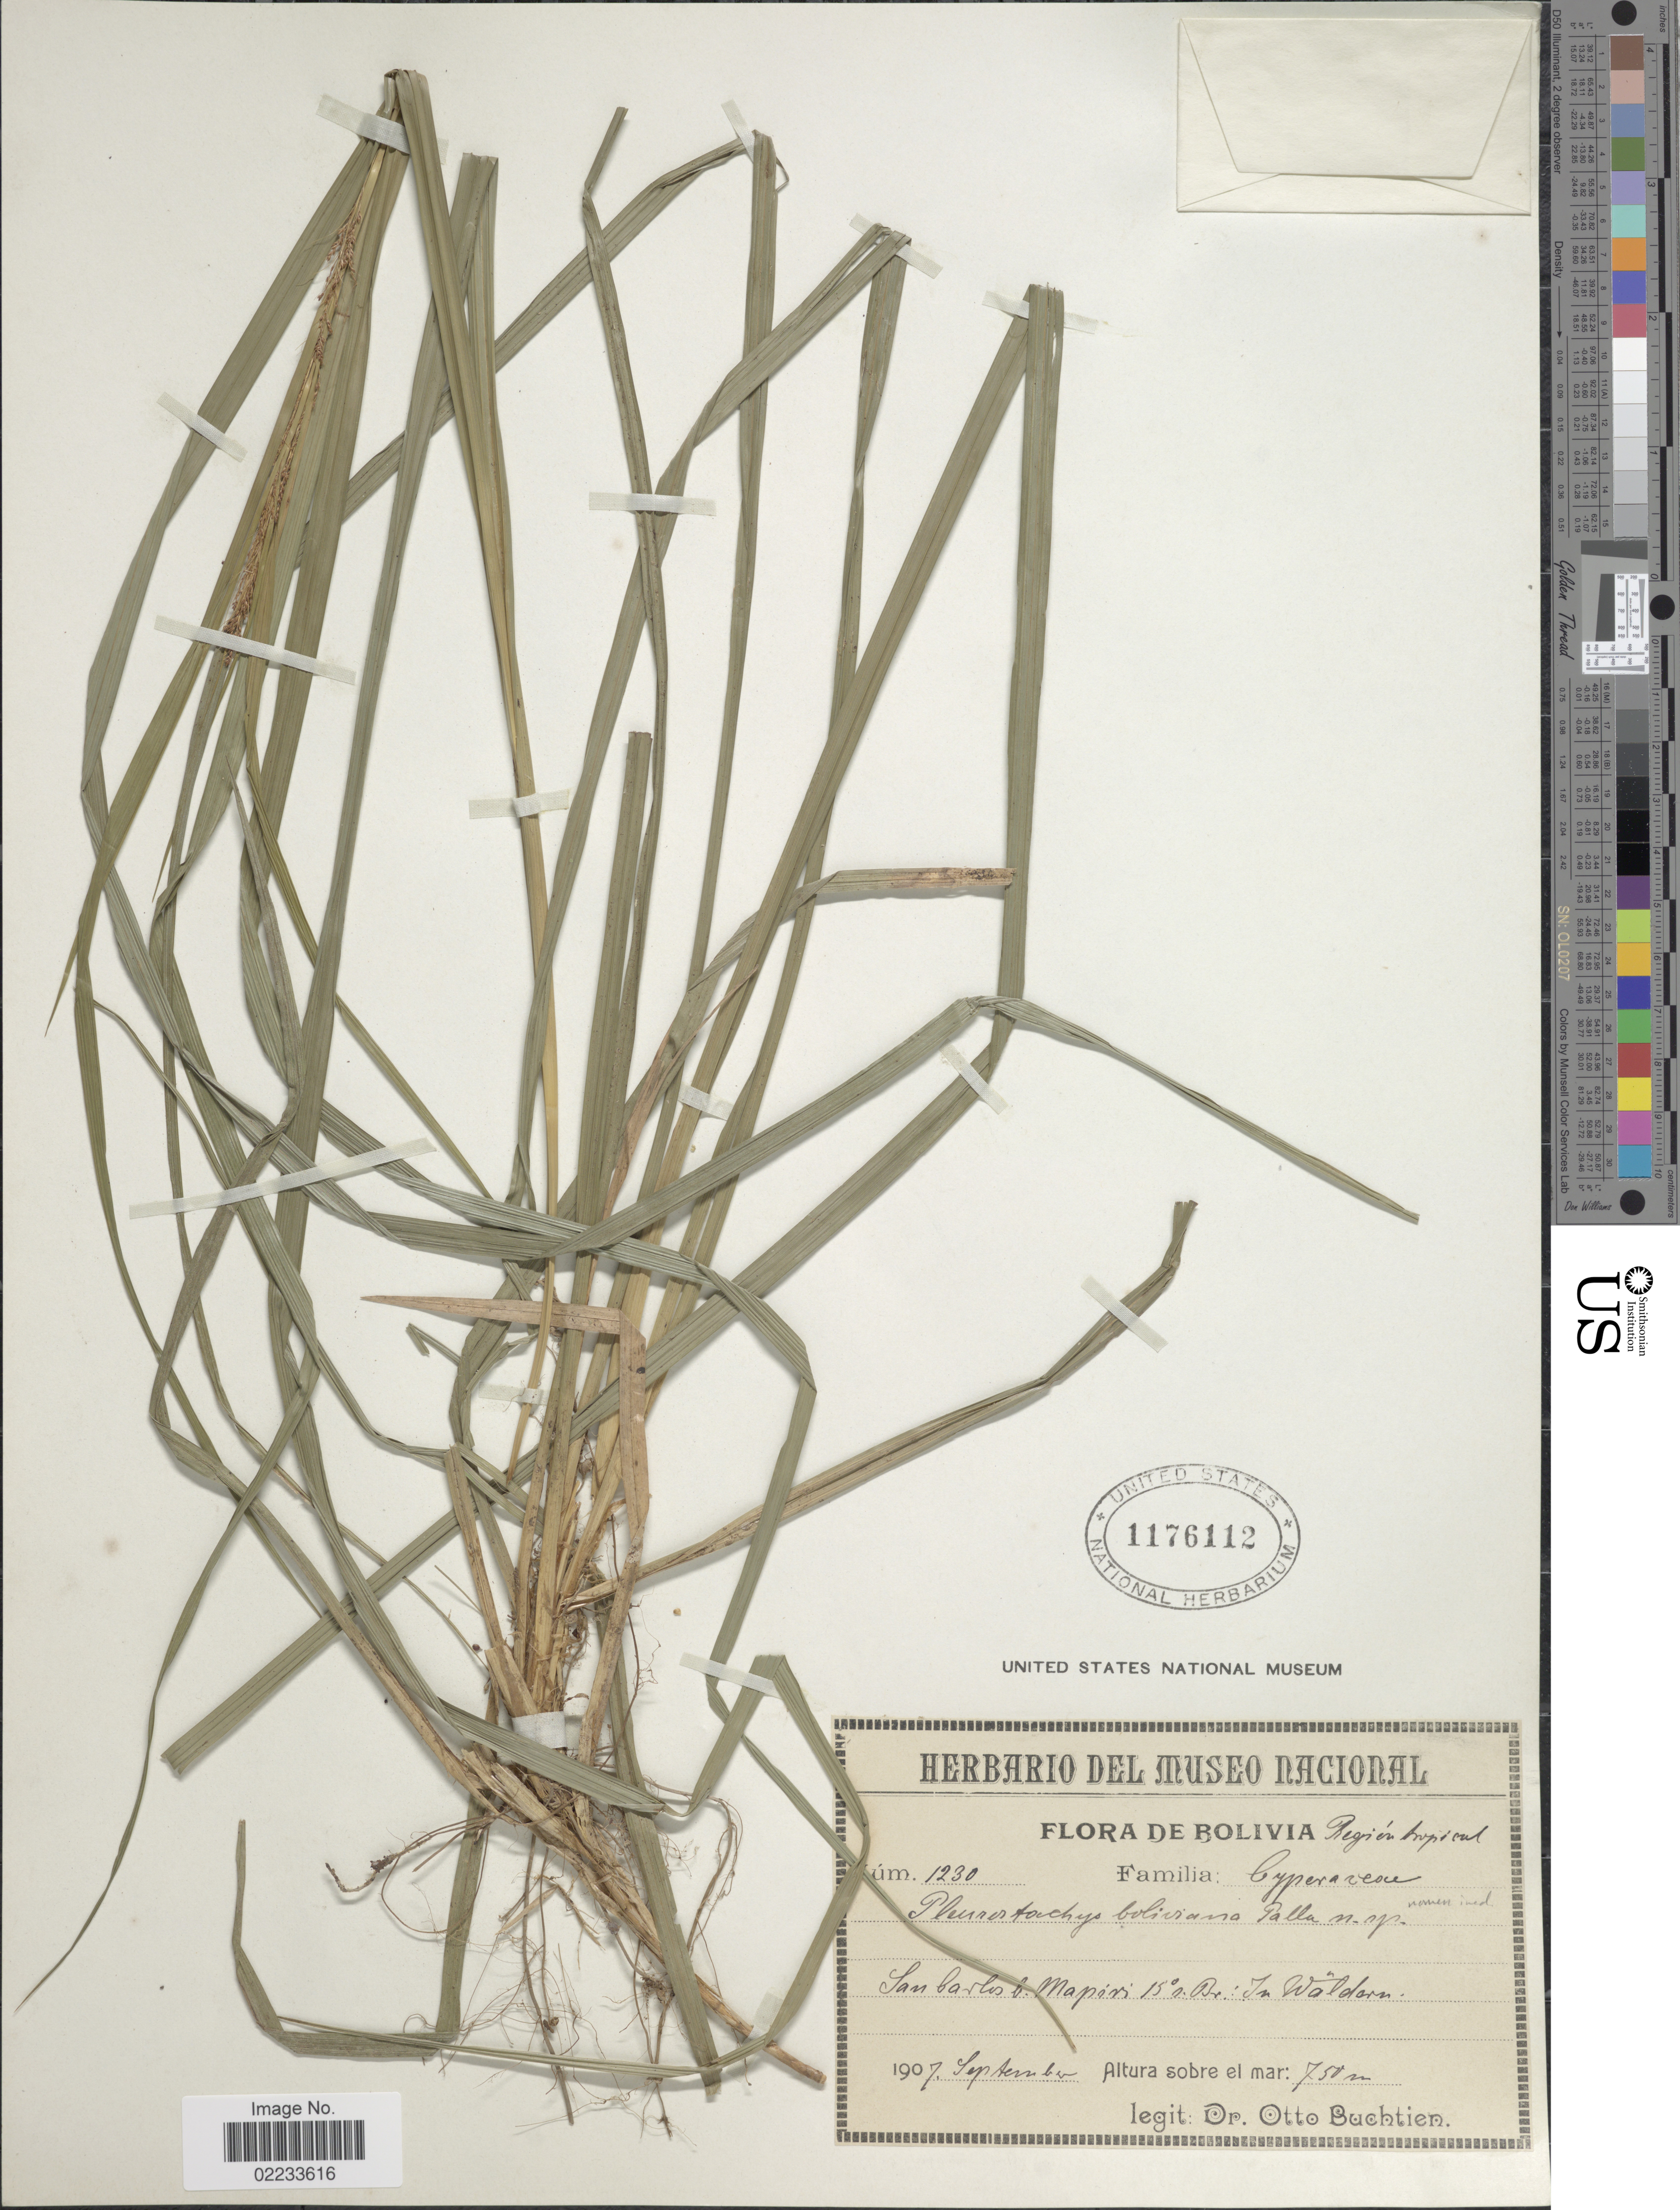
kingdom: Plantae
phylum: Tracheophyta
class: Liliopsida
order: Poales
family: Cyperaceae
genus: Rhynchospora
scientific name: Rhynchospora orbigniana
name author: (Brongn.) L.B. Sm.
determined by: Strong, Mark T., (BOT), Smithsonian Institution - National Museum of Natural History (UNITED STATES)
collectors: O. Buchtien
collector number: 1230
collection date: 1907-09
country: Bolivia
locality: Región tropical, San Carlos b. Mapiri 15° n Br: In Wäldern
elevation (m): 750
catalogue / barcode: US 1176112